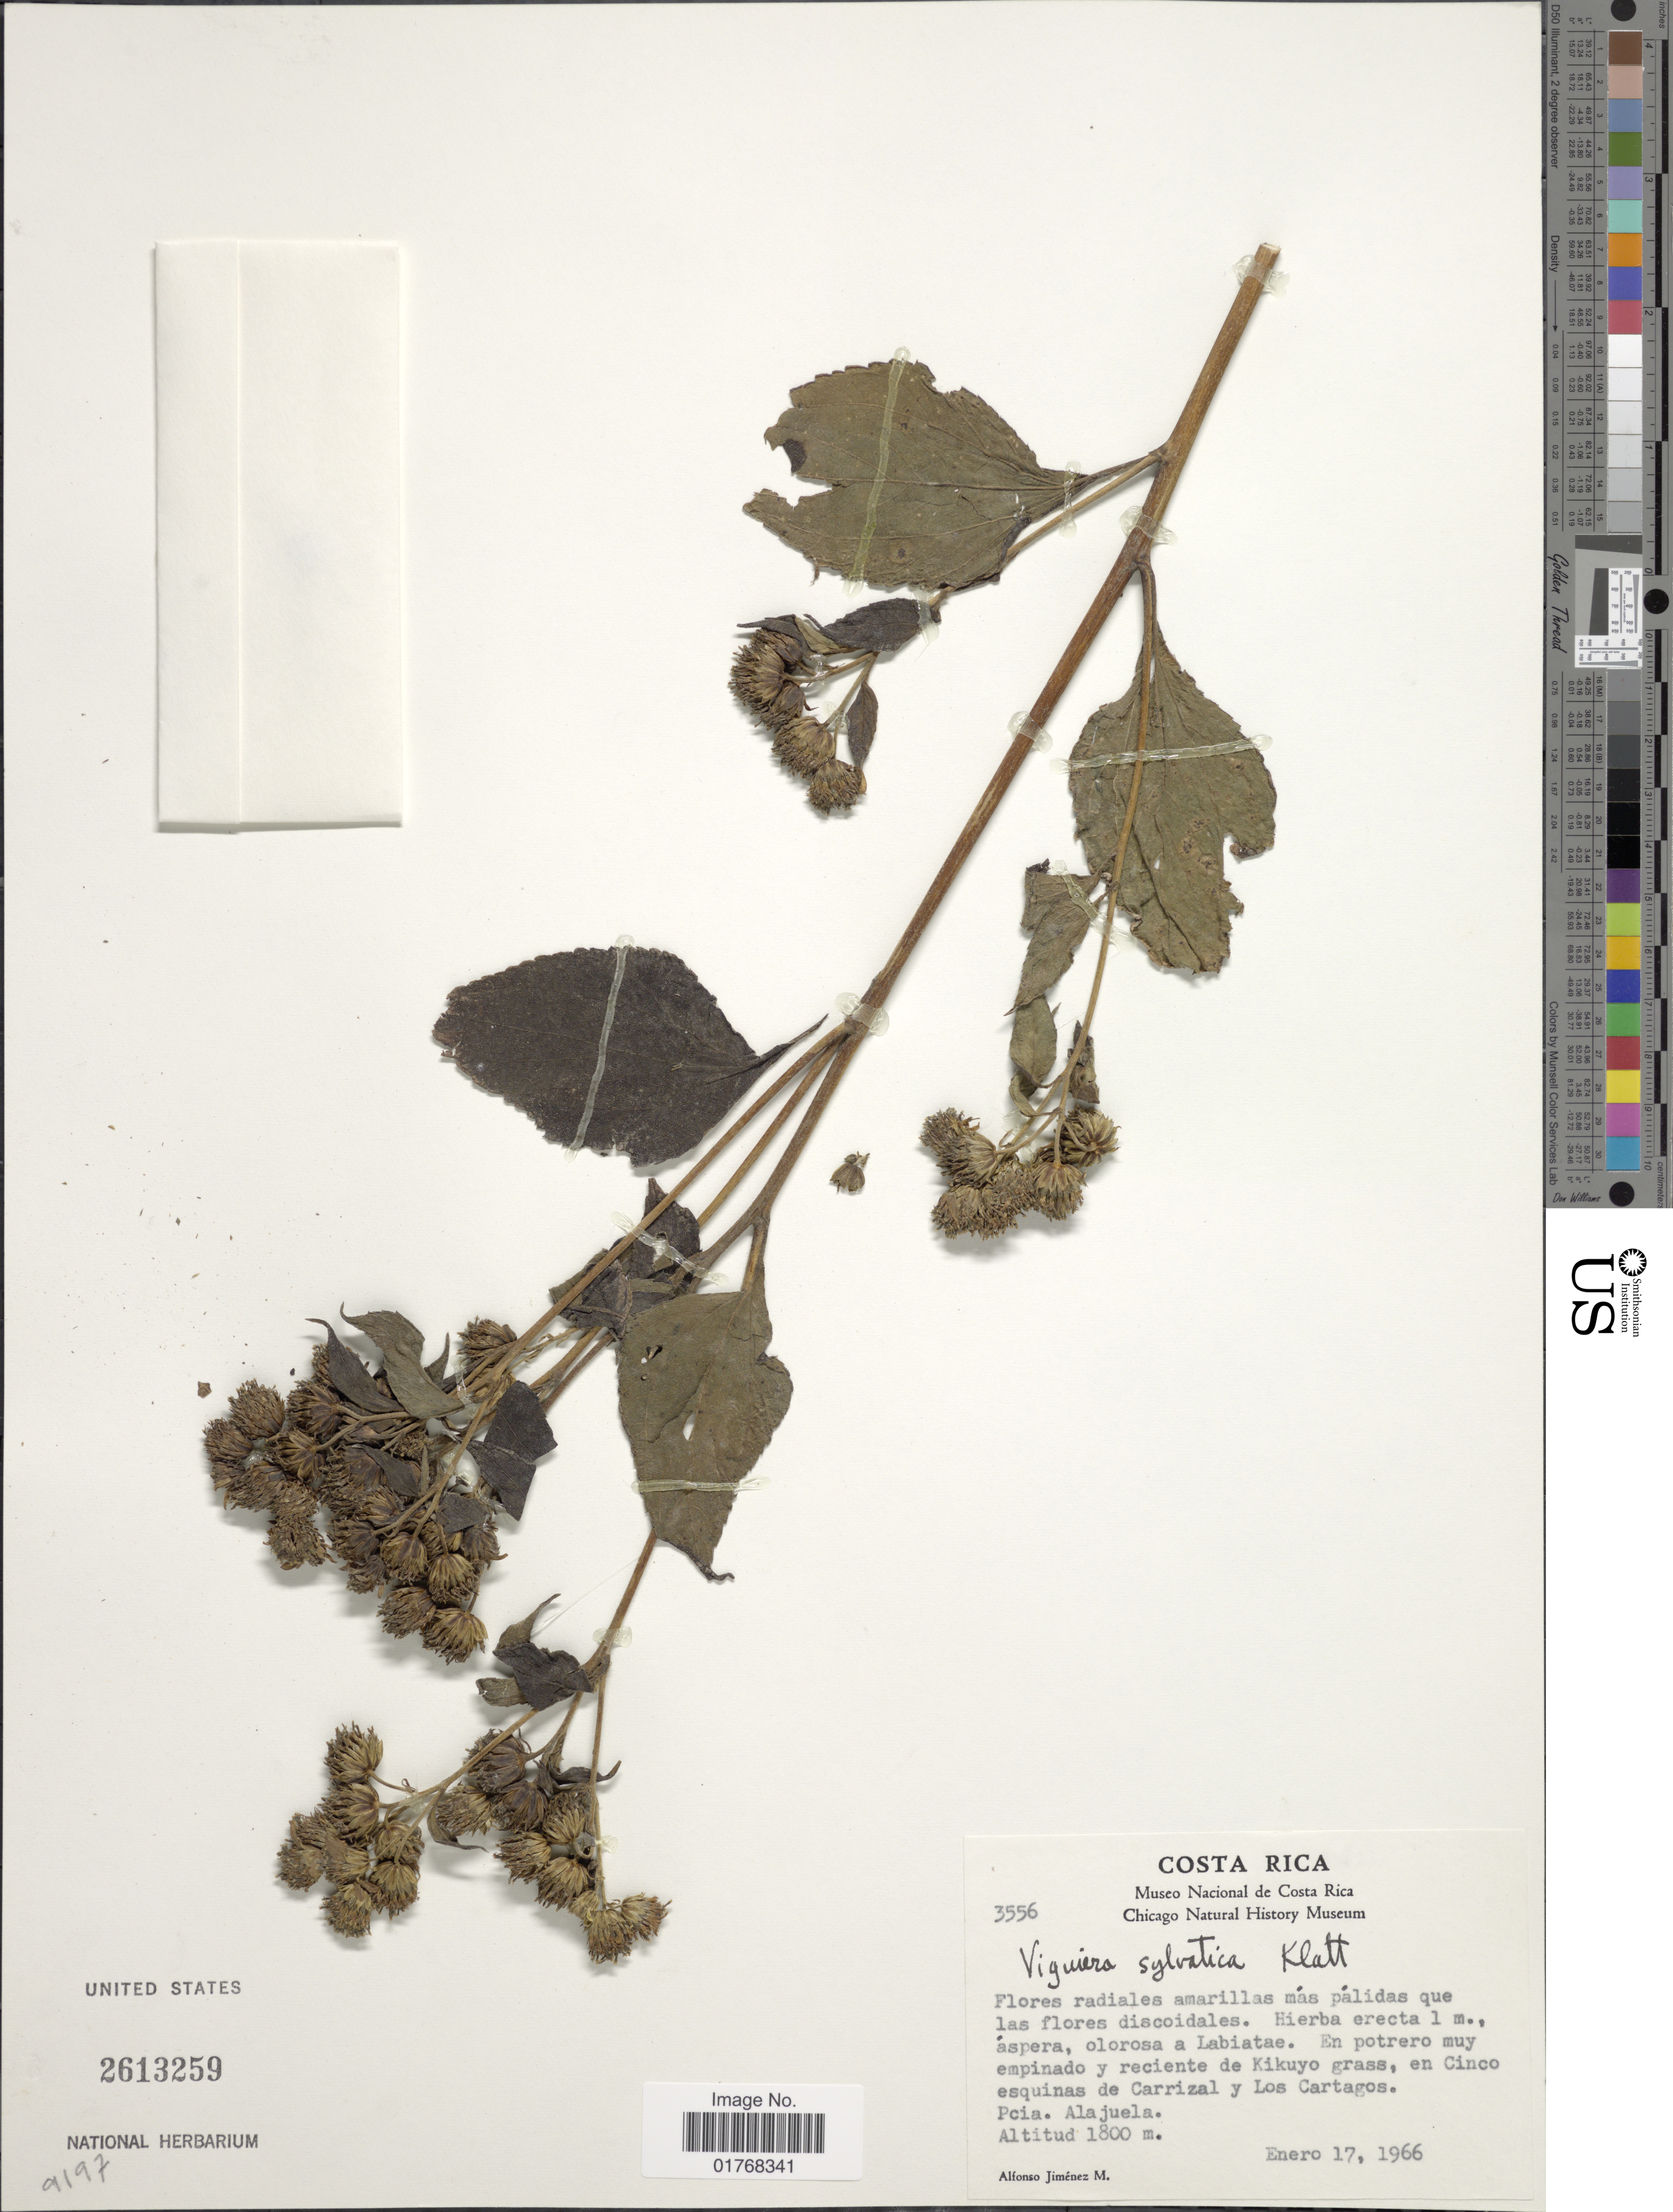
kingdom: Plantae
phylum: Tracheophyta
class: Magnoliopsida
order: Asterales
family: Asteraceae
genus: Viguiera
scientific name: Viguiera sylvatica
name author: Klatt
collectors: A. Jimenez M.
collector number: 3556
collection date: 1966-01-17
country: Costa Rica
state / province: Alajuela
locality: En potrero muy empinado y reciente de Kikuyo grass, en Cinco esquinas de Carrizal y Los Cartagos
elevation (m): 1800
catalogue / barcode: US 2613259